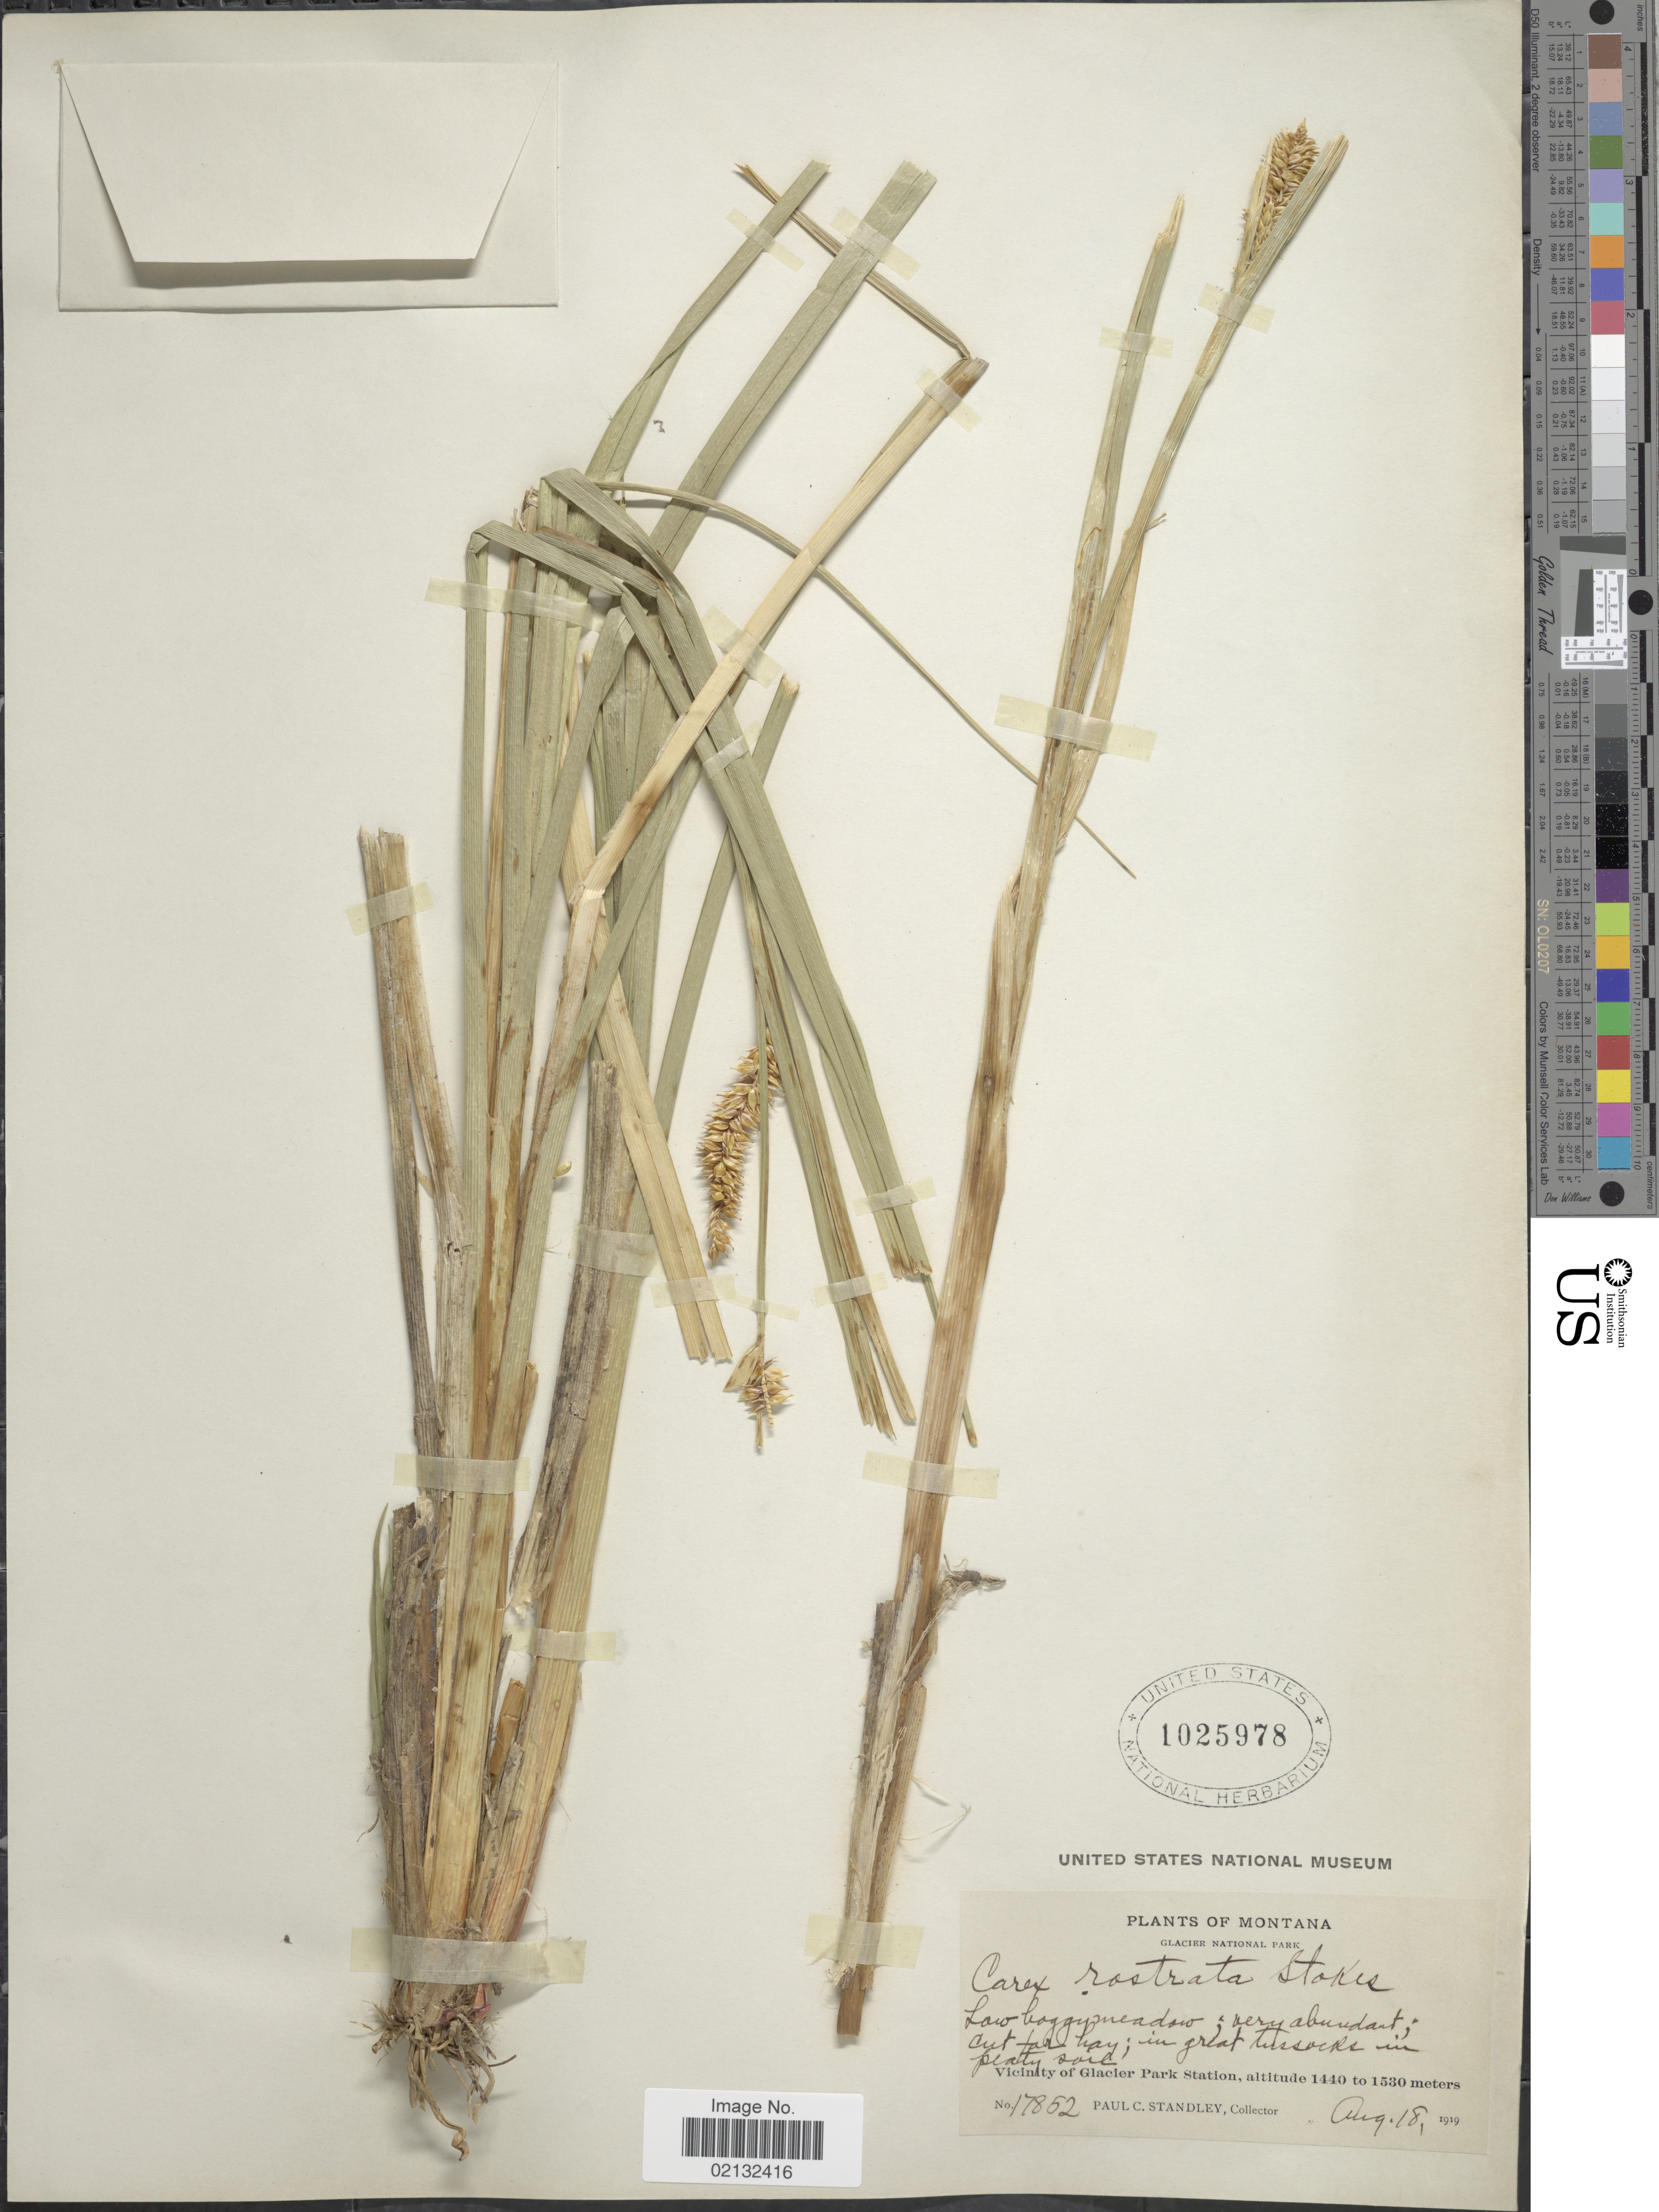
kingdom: Plantae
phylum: Tracheophyta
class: Liliopsida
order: Poales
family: Cyperaceae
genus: Carex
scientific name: Carex rostrata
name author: Stokes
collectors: P. C. Standley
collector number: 17852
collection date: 1919-08-18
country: United States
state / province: Montana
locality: Glacier National Park. Vicinity of Glacier Park Station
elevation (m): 1440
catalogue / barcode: US 1025978